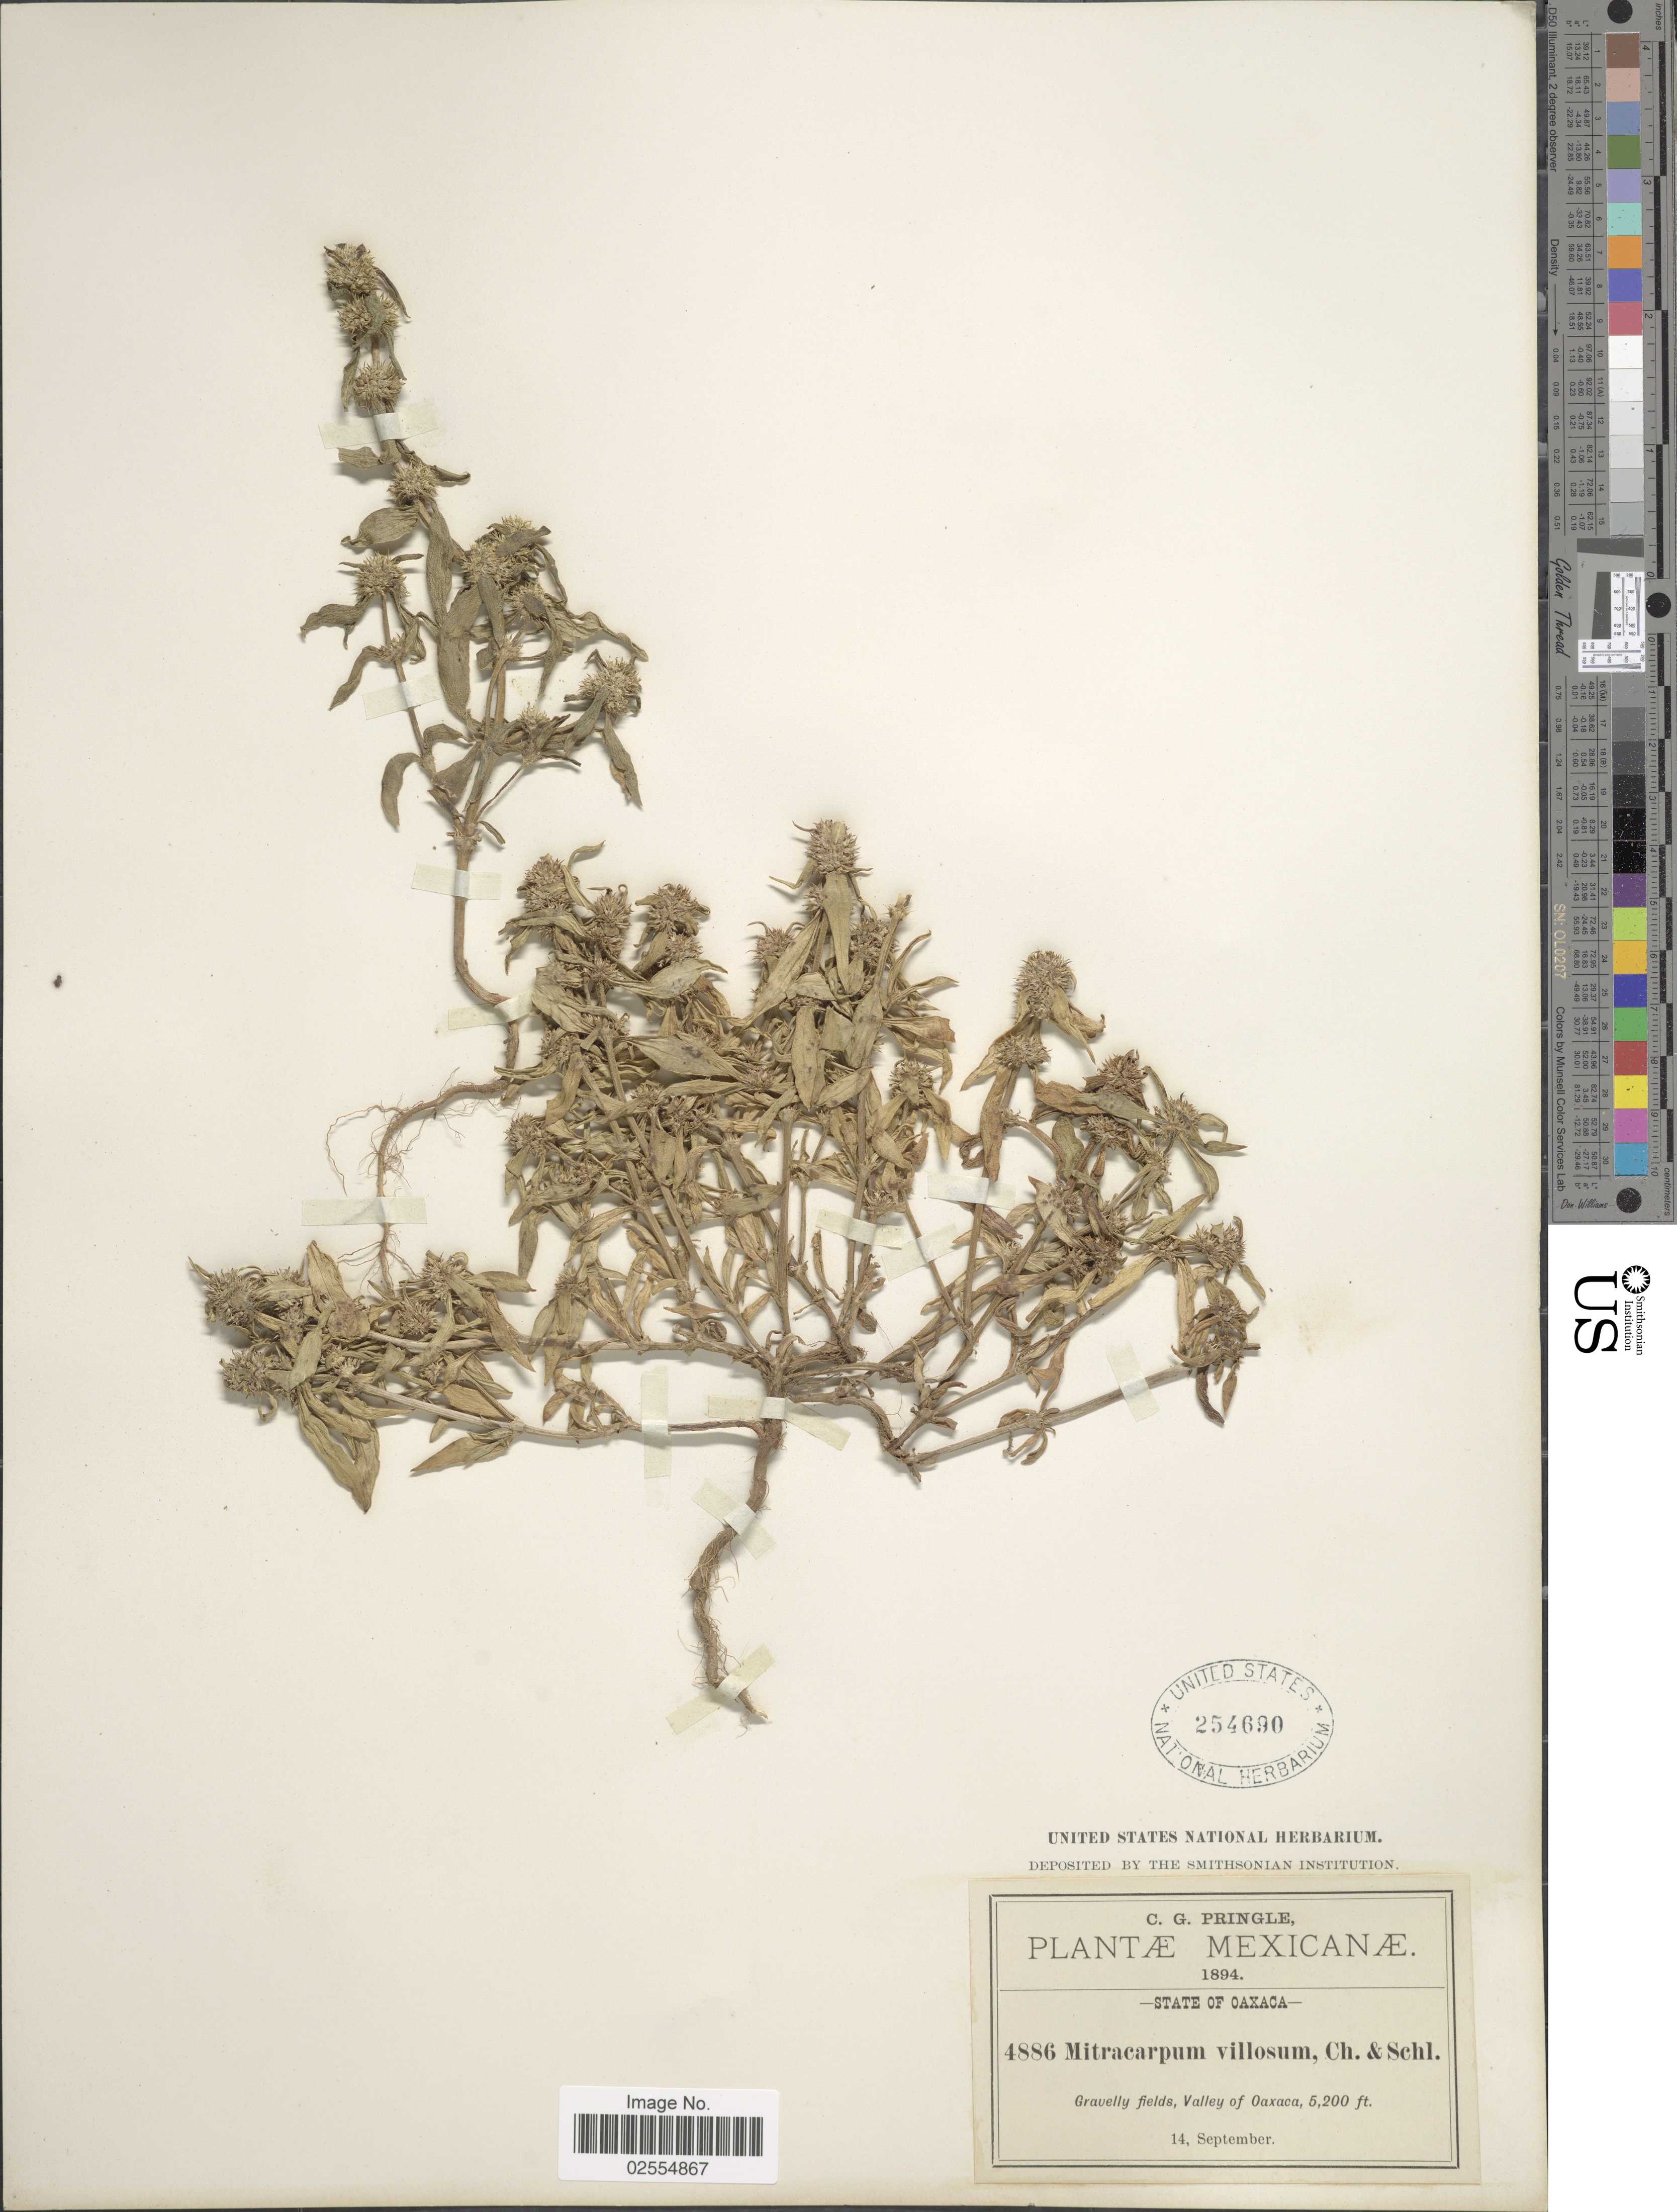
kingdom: Plantae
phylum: Tracheophyta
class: Magnoliopsida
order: Gentianales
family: Rubiaceae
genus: Mitracarpus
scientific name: Mitracarpus hirtus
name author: (L.) DC.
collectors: C. G. Pringle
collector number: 4886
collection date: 1894-09-14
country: Mexico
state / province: Oaxaca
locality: Valley of Oaxaca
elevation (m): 1585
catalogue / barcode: US 254690